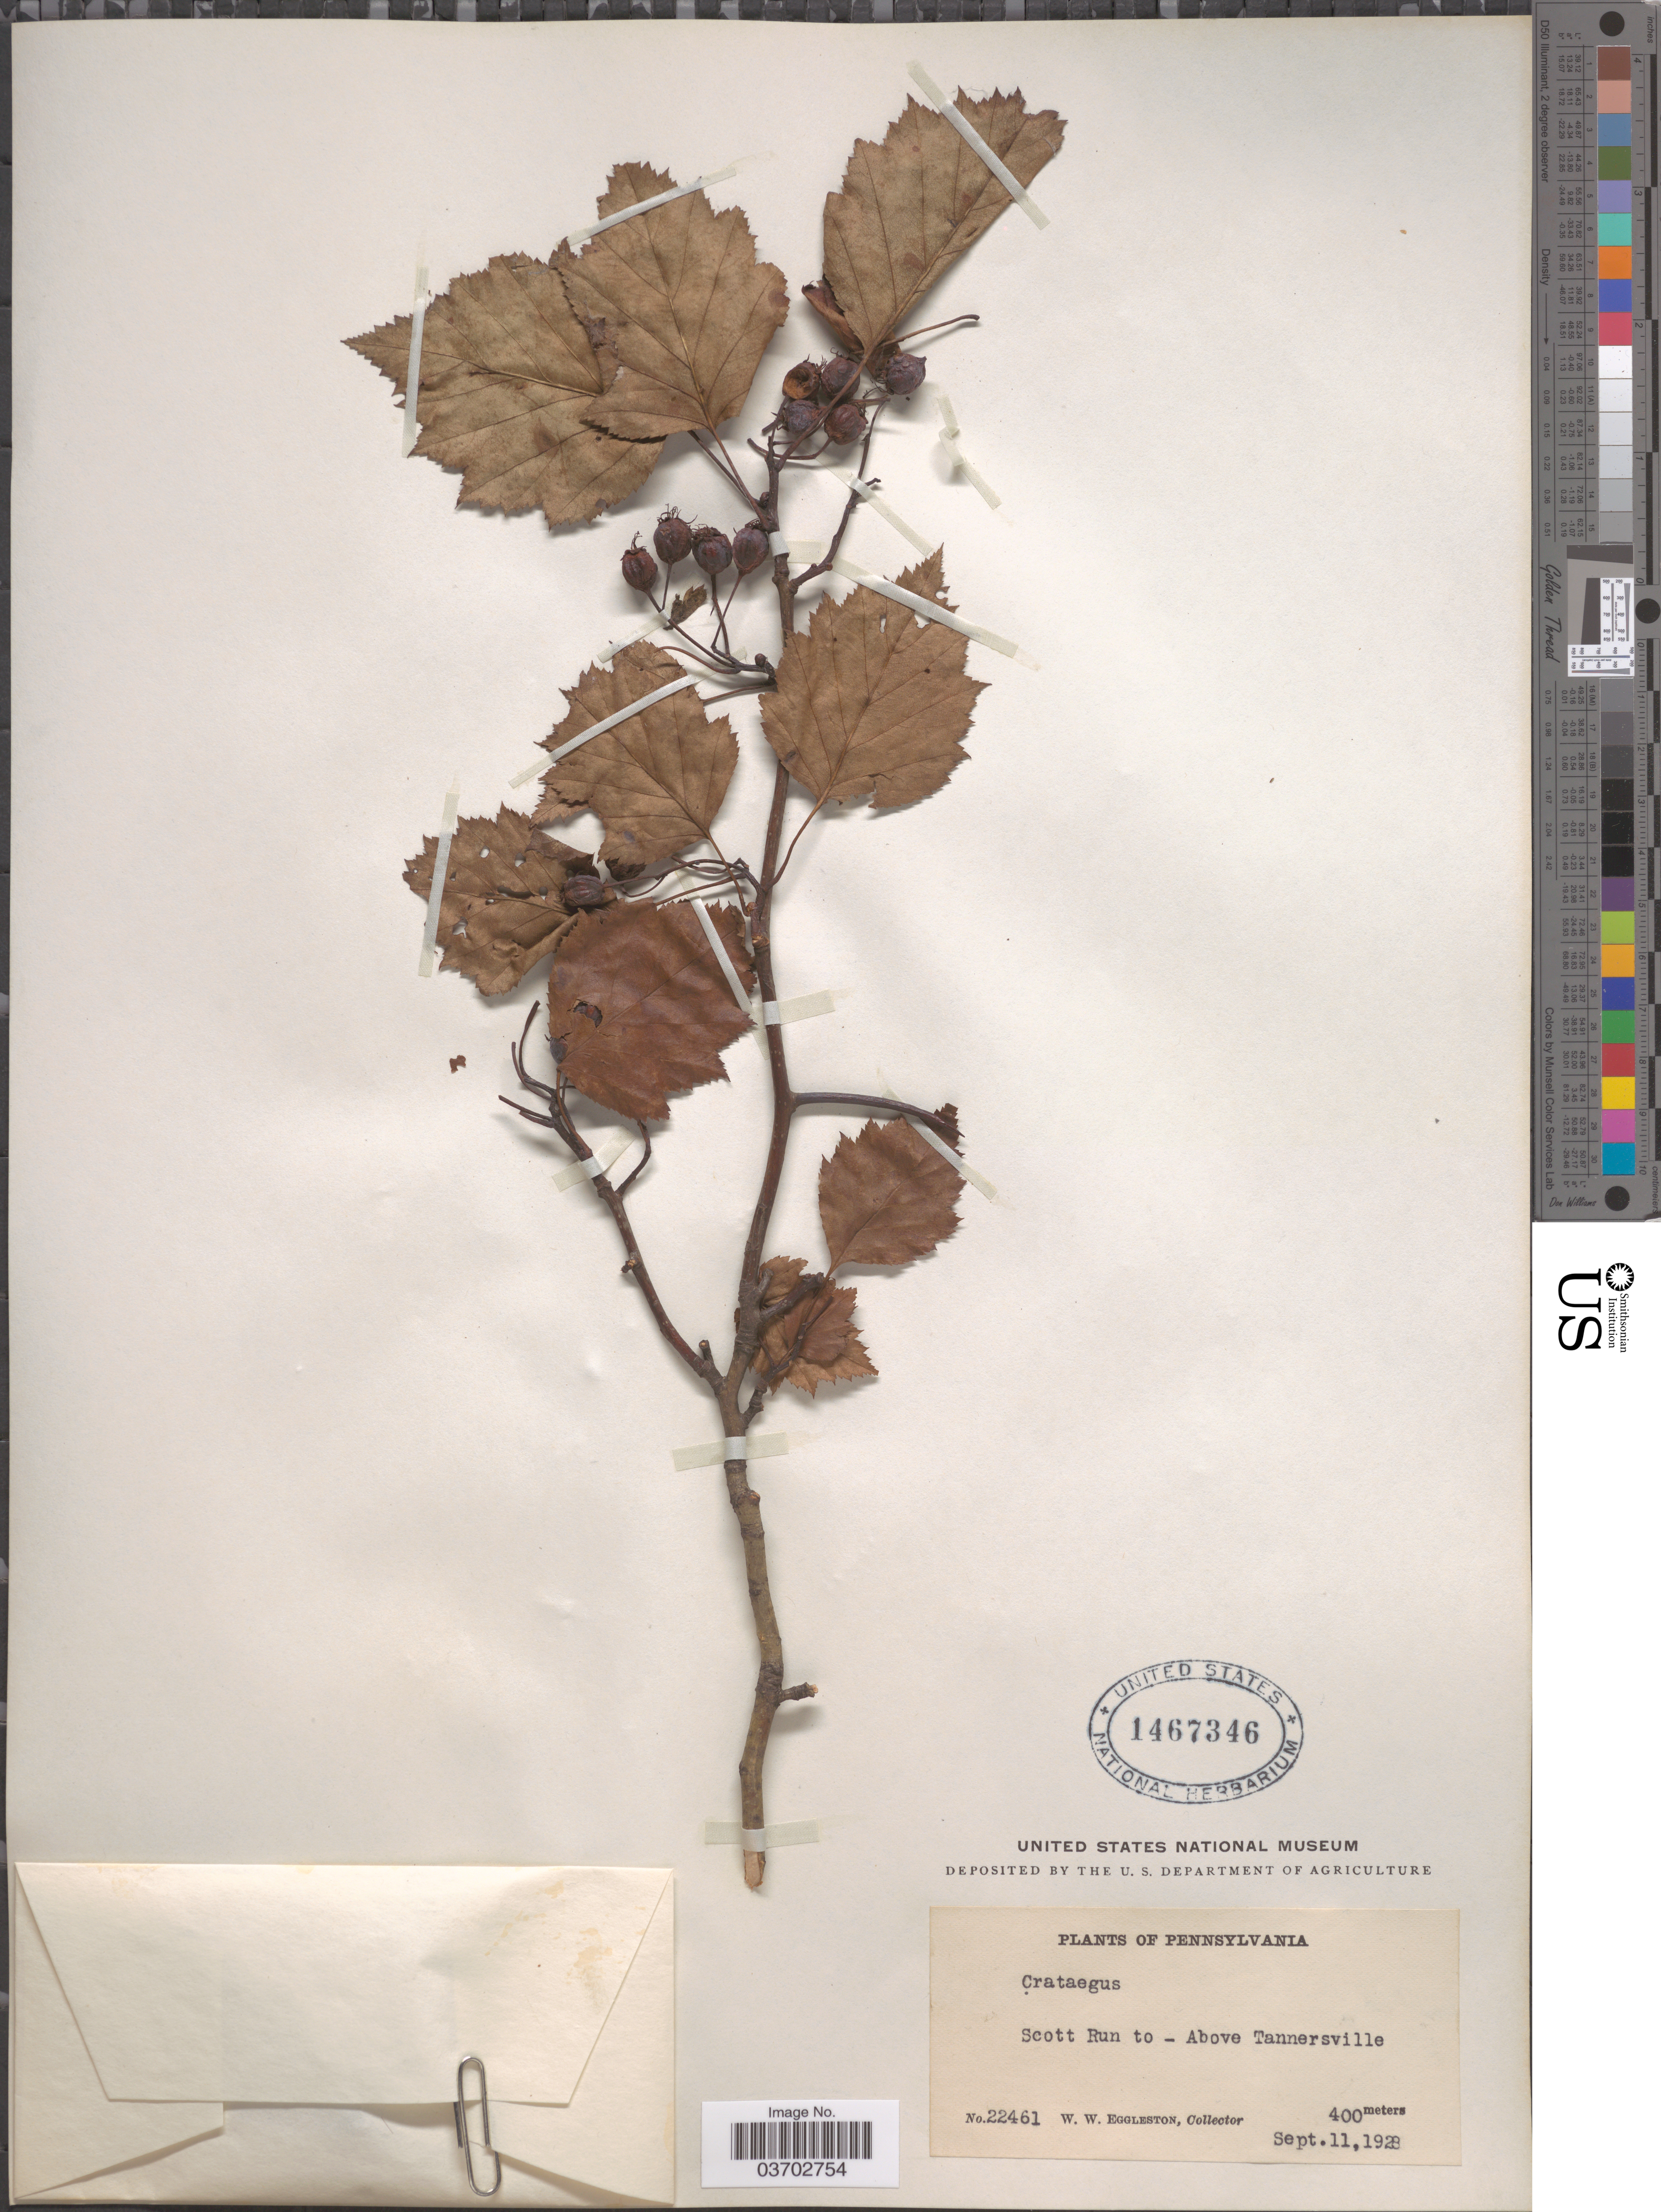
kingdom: Plantae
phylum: Tracheophyta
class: Magnoliopsida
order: Rosales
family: Rosaceae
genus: Crataegus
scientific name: Crataegus sp.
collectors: W. W. Eggleston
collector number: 22461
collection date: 1928-09-11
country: United States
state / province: Pennsylvania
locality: Scott Run to - Above Tannersville.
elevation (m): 400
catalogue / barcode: US 1467346